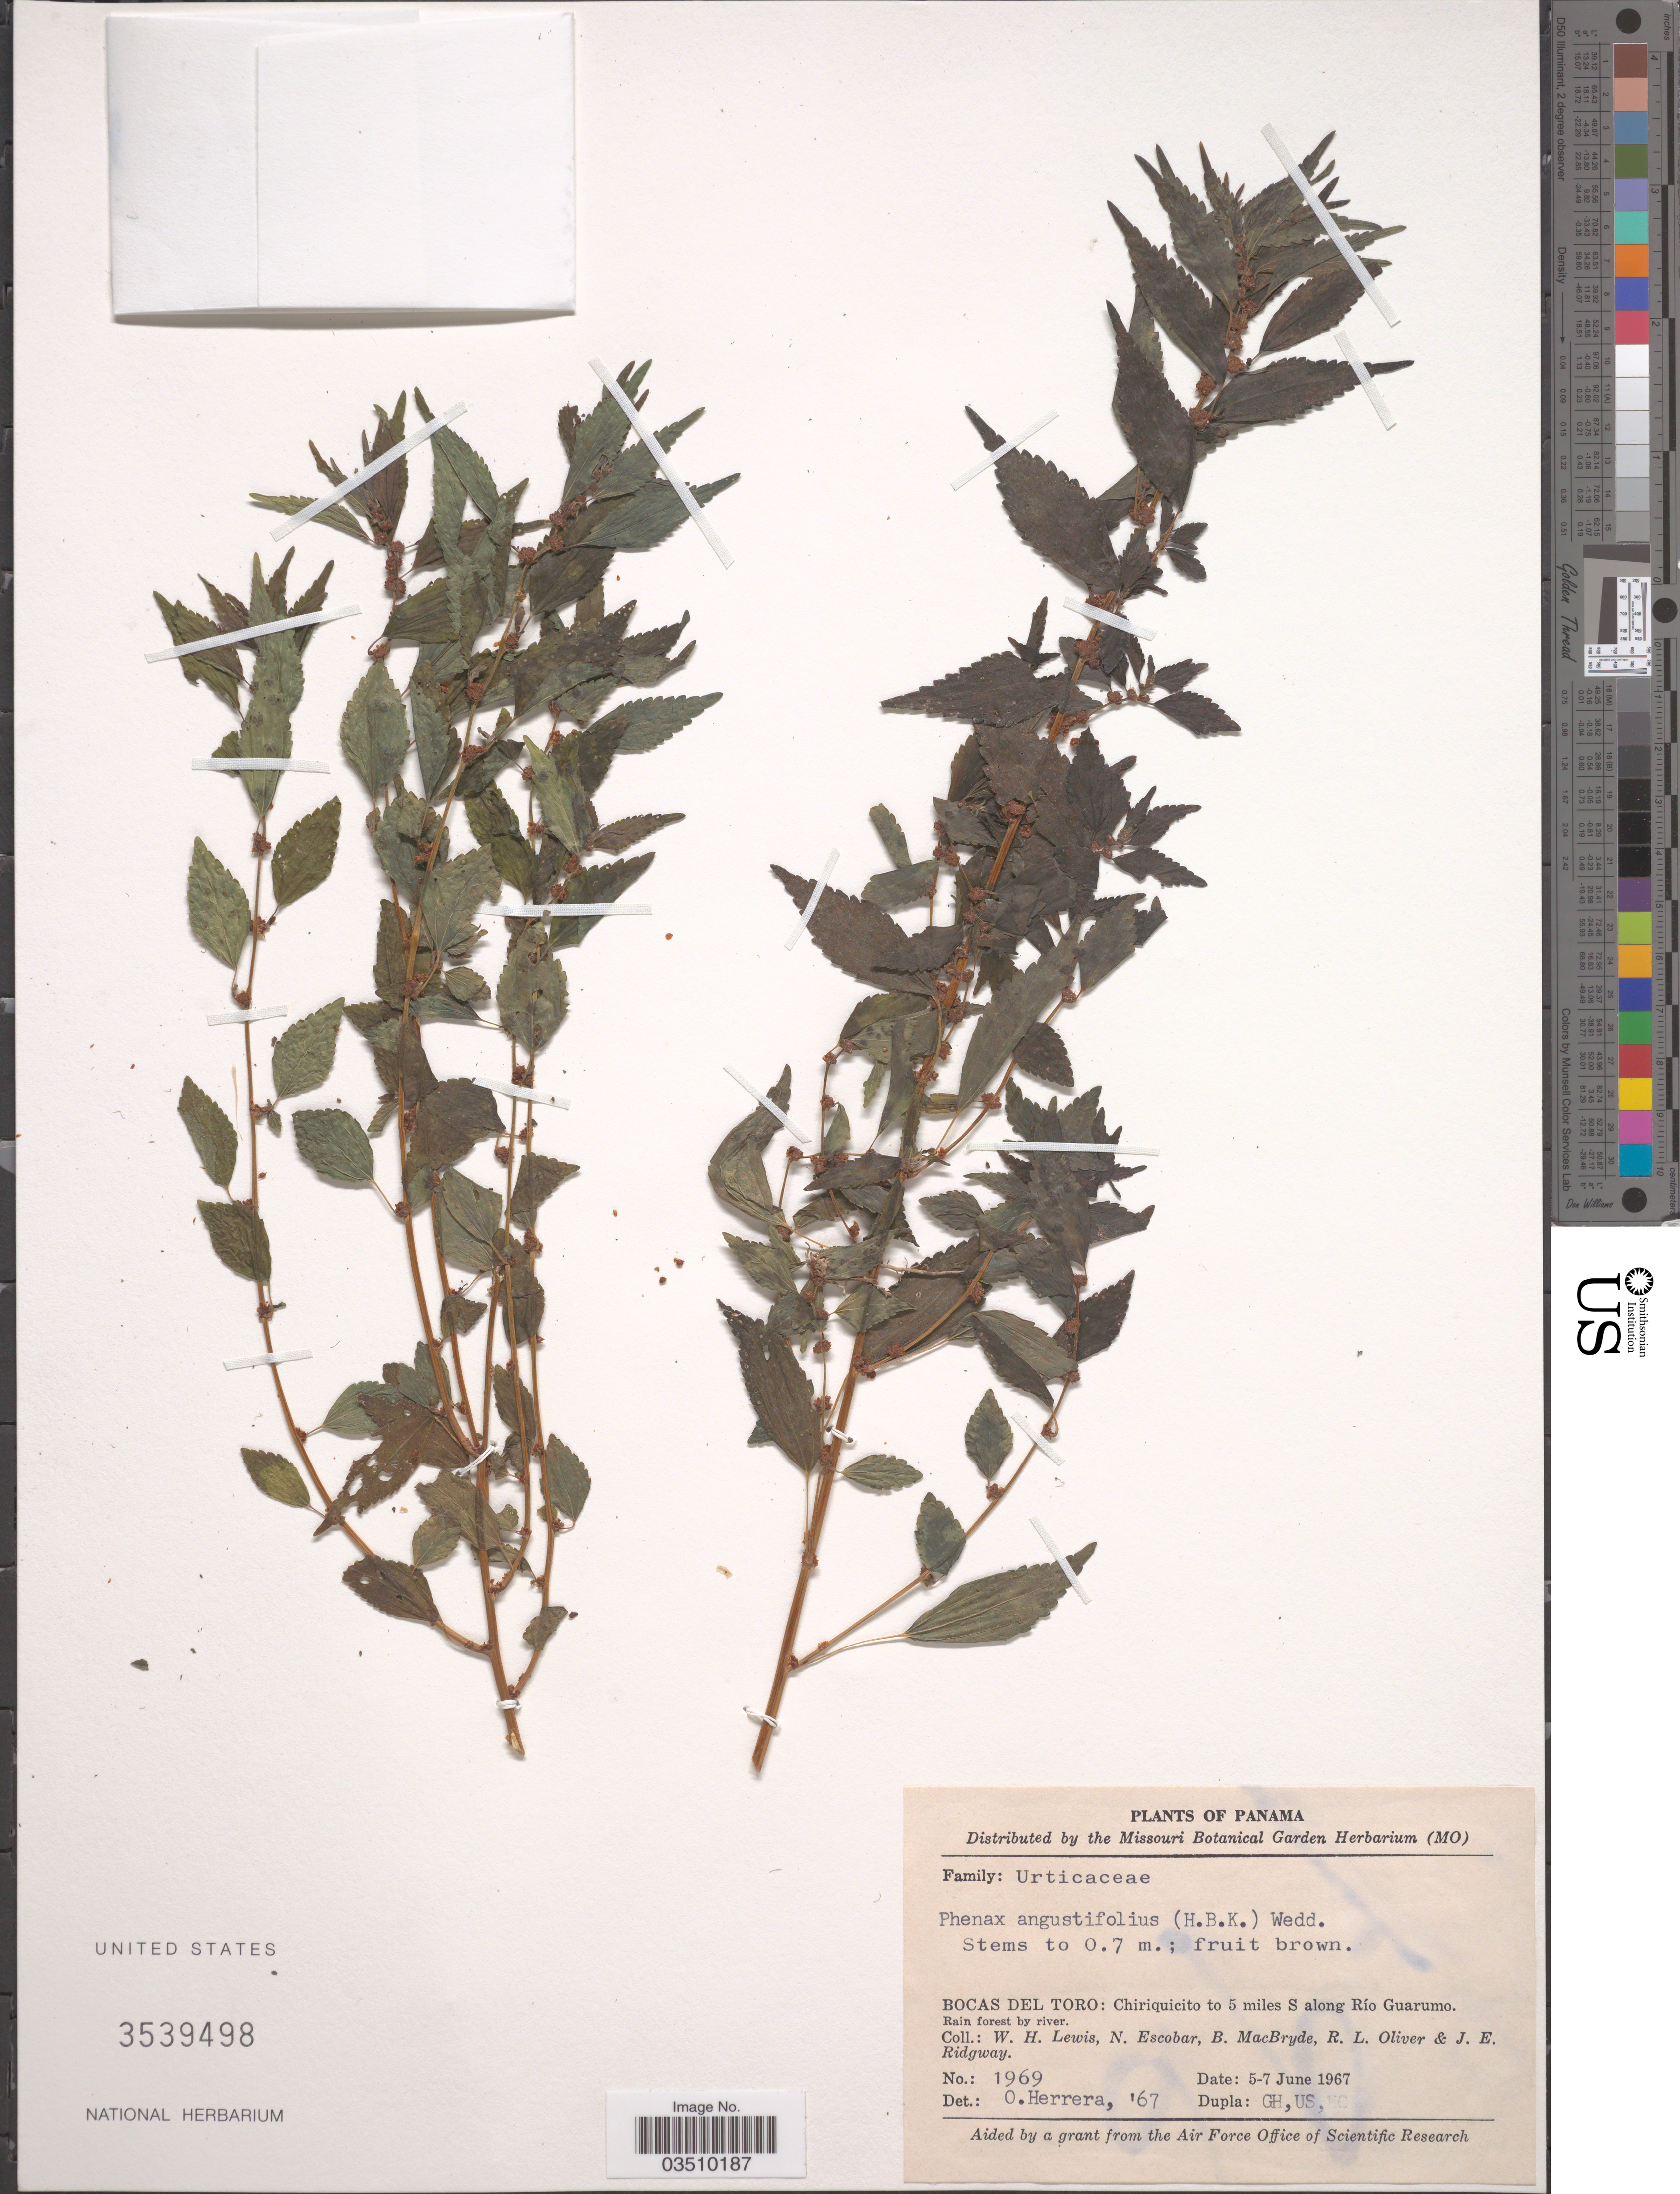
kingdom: Plantae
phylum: Tracheophyta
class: Magnoliopsida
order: Rosales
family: Urticaceae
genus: Phenax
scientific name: Phenax angustifolius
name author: (Kunth) Wedd.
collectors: W. H. Lewis, N. Escobar, B. MacBryde, R. Oliver & J. Ridgway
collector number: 1969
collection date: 1967-06-05/1967-06-07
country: Panama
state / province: Bocas del Toro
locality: Chiriquitico to 5 miles S along Río Guarumo. Rain forest by river.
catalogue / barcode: US 3539498